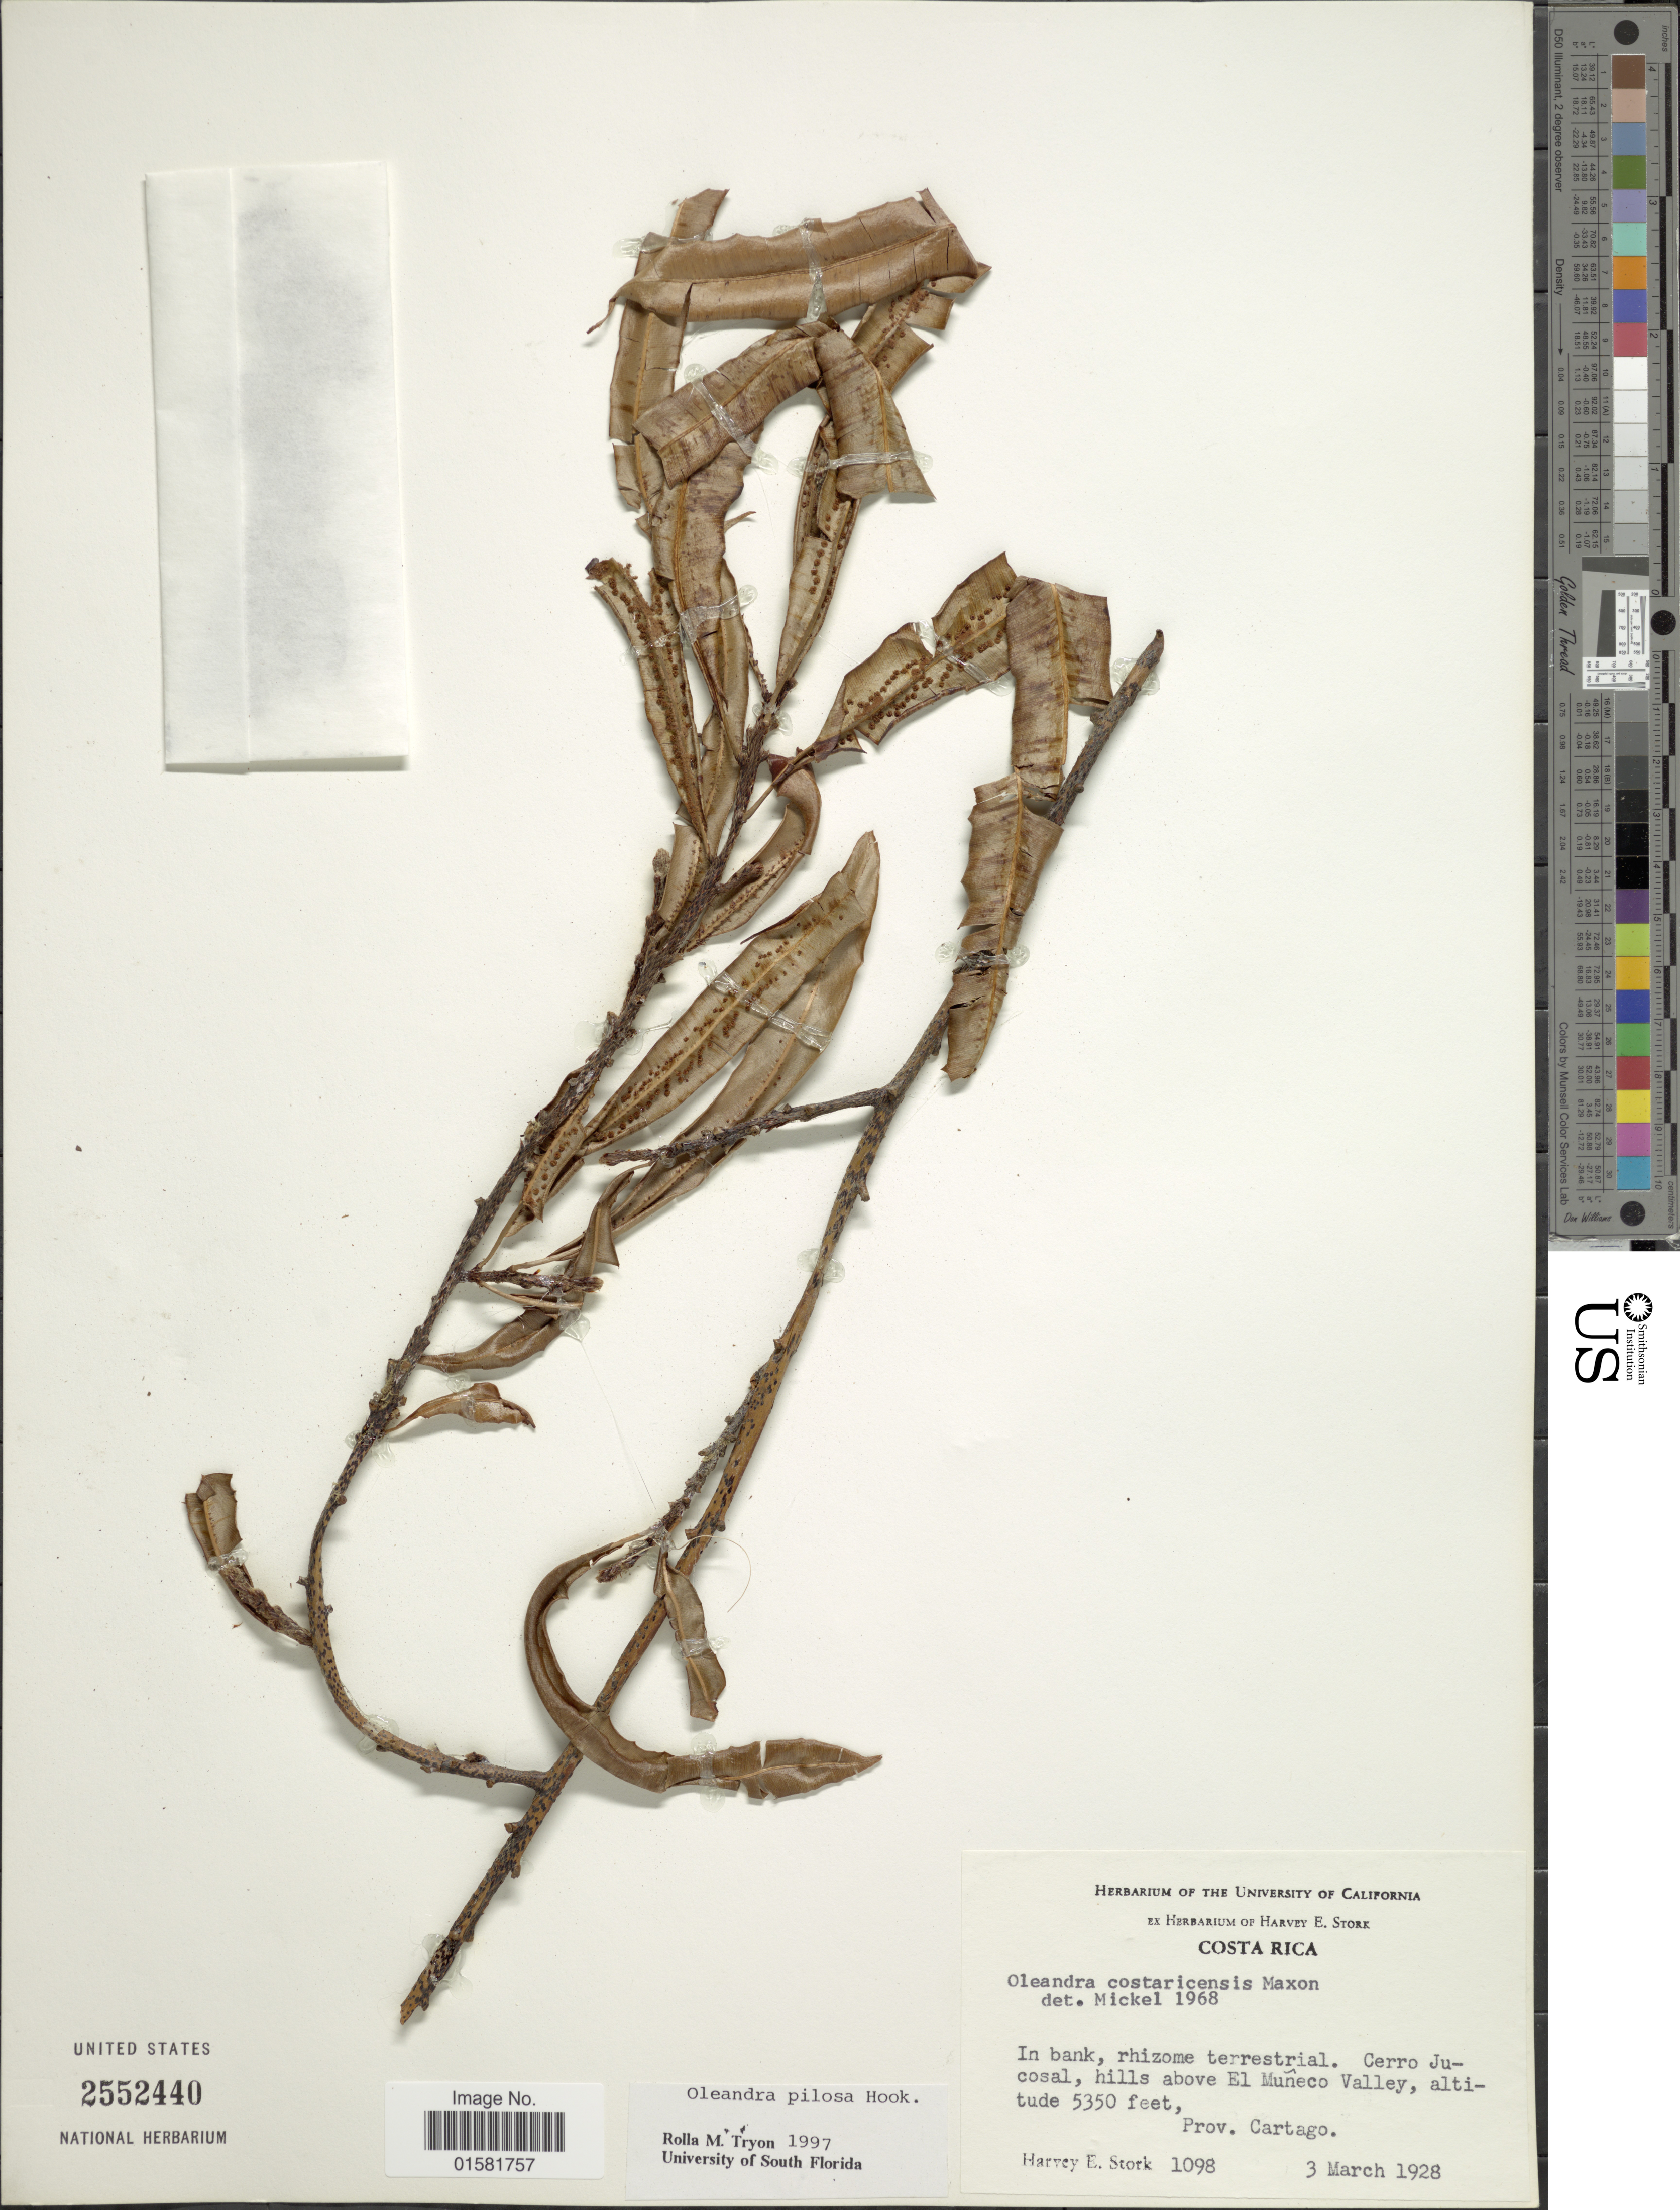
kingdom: Plantae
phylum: Tracheophyta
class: Polypodiopsida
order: Polypodiales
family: Oleandraceae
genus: Oleandra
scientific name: Oleandra pilosa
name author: Hook.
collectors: H. E. Stork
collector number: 1098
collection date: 1928-03-03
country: Costa Rica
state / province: Cartago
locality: Costa Rica, Cerro Jucosal, hills above El Muñeco Valley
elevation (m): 1631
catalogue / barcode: US 2552440